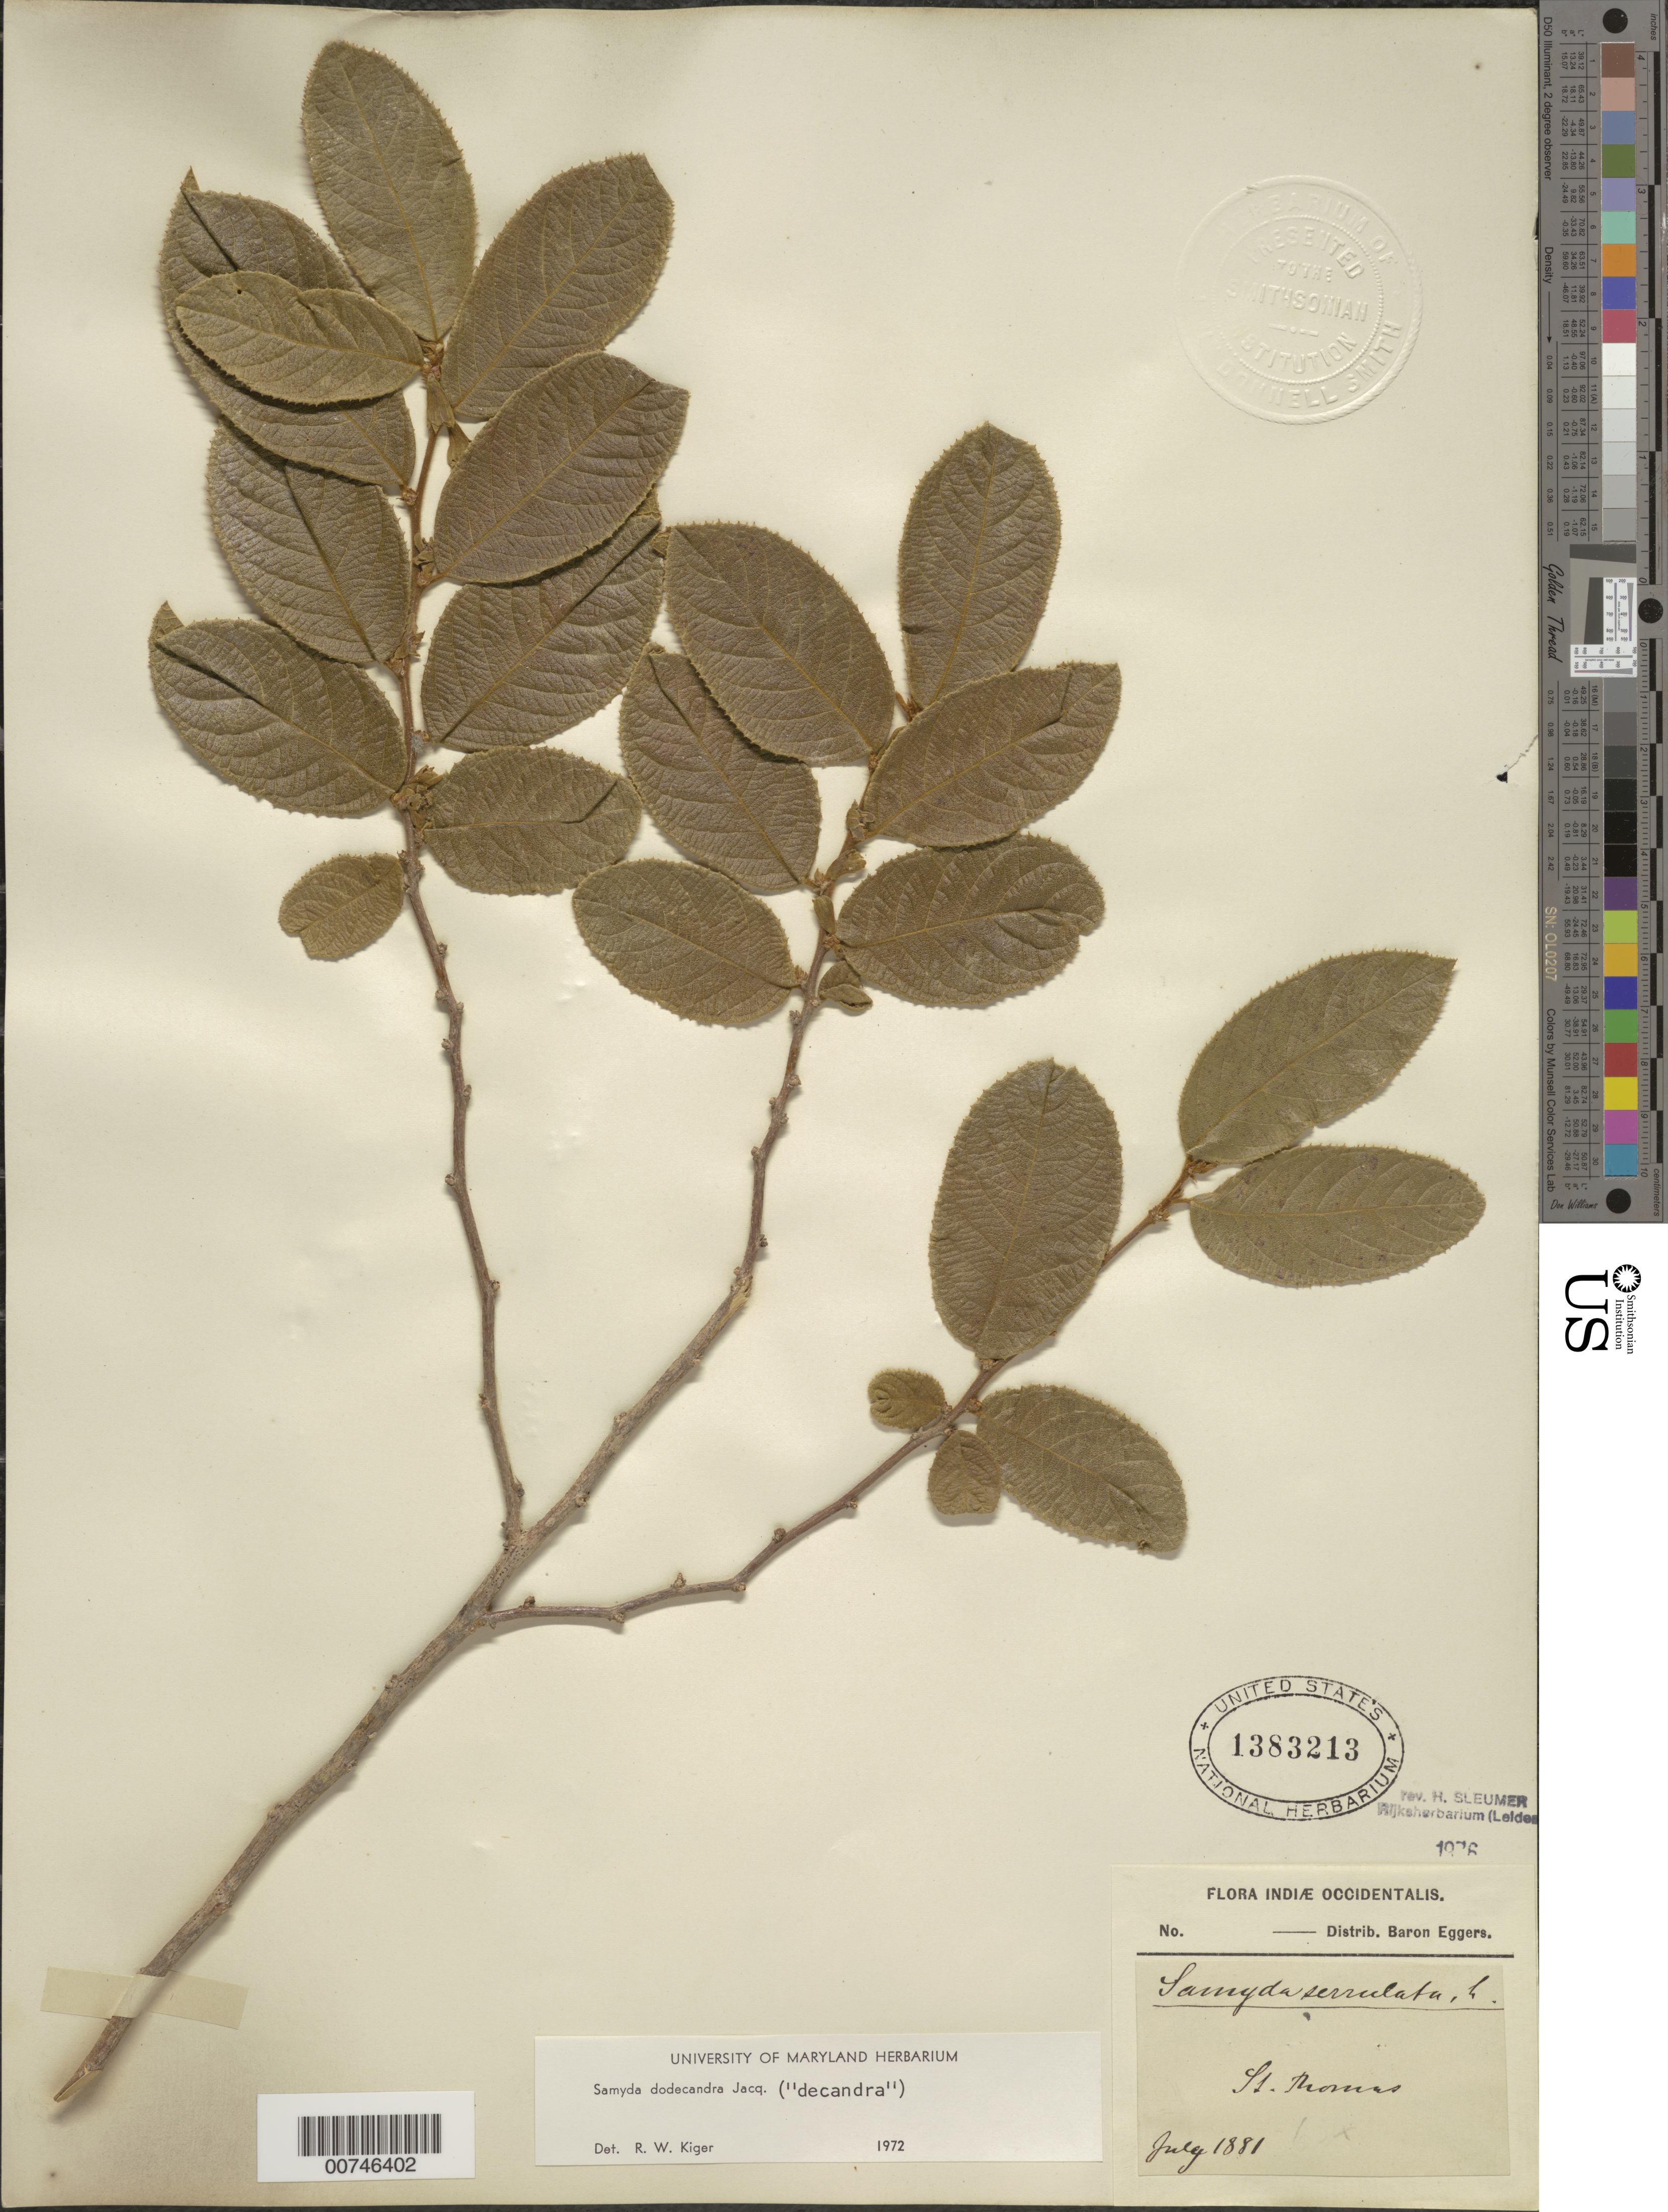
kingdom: Plantae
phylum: Tracheophyta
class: Magnoliopsida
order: Malpighiales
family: Salicaceae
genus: Casearia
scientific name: Casearia dodecandra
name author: (Jacq.) T. Samar. & M.H. Alford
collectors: H. F. A. von Eggers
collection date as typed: Jul 1881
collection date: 1881-07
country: U.S. Virgin Islands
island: St. Thomas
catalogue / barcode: US 1383213